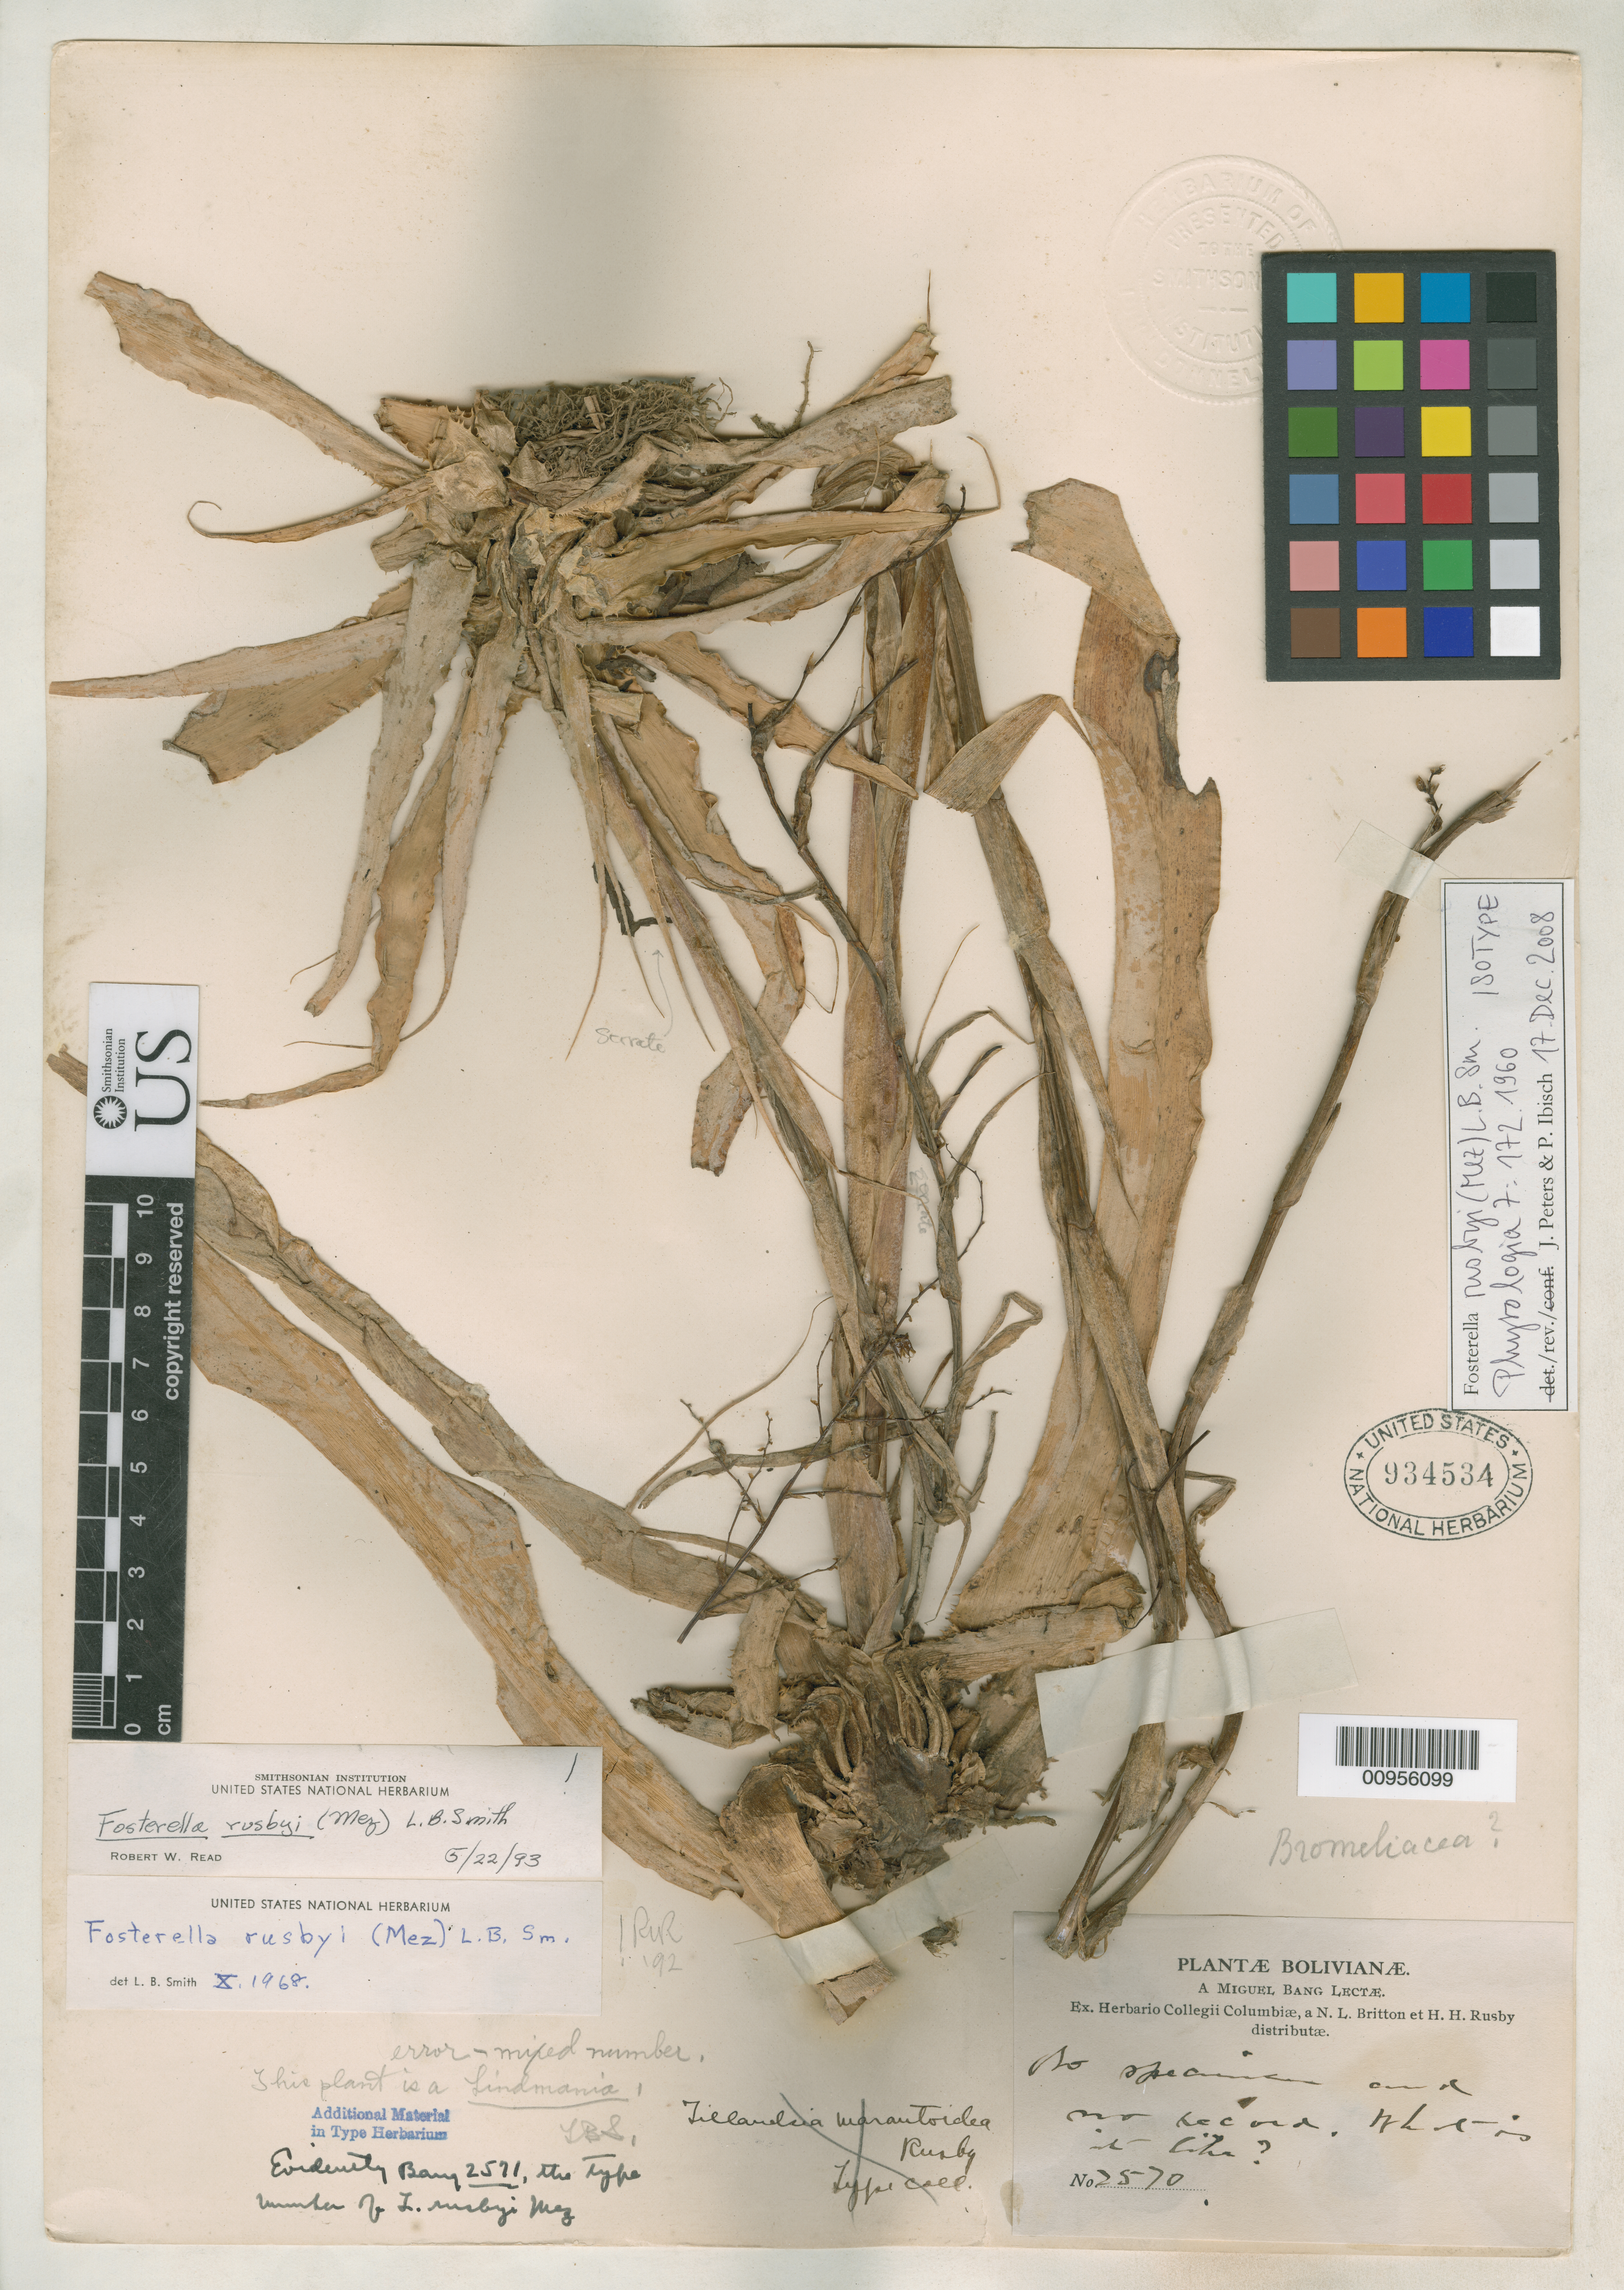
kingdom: Plantae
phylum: Tracheophyta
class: Liliopsida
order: Poales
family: Bromeliaceae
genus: Lindmania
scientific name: Lindmania rusbyi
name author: Mez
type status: Isotype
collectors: M. Bang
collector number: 2571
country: Bolivia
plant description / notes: Specimen apparently mis-numbered as 2570.; Specimen ex John Donnell Smith herbarium.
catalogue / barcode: US 934534